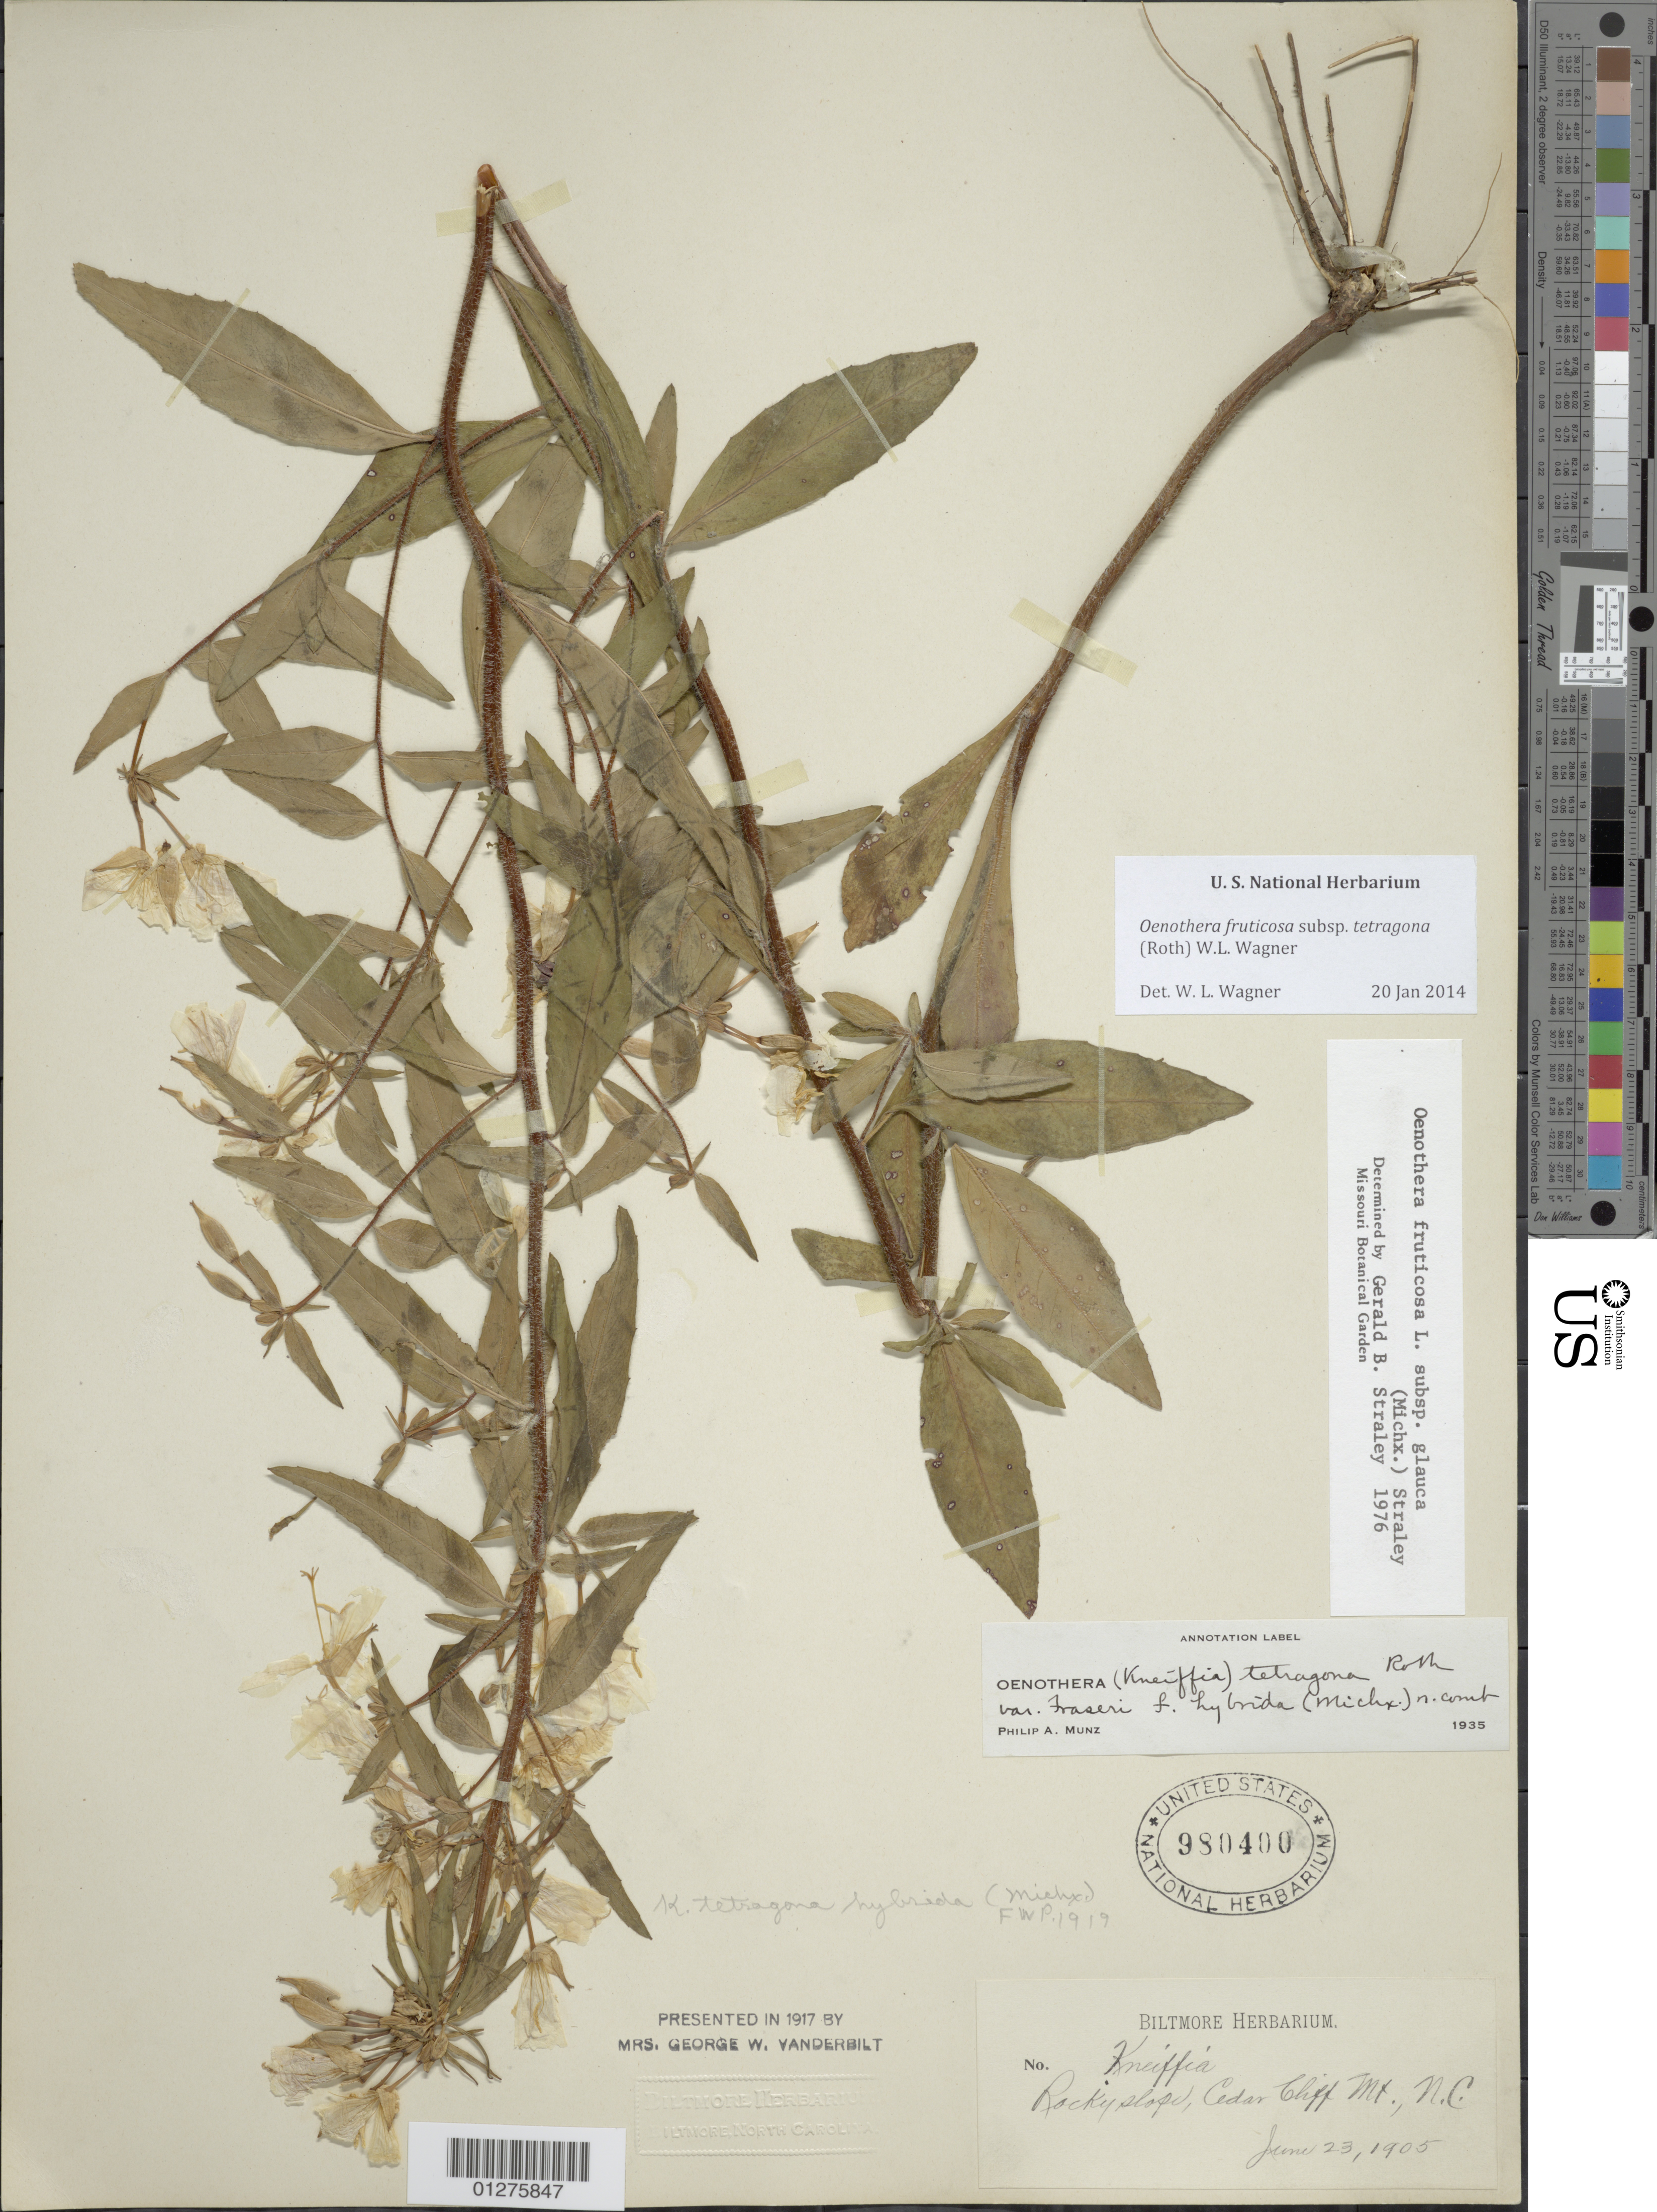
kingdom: Plantae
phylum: Tracheophyta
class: Magnoliopsida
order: Myrtales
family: Onagraceae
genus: Oenothera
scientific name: Oenothera fruticosa subsp. tetragona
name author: (Roth) W.L. Wagner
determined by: Wagner, W. L., (BOT), Smithsonian Institution - National Museum of Natural History (UNITED STATES)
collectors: ex herb. Biltmore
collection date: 1905-06-23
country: United States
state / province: North Carolina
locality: Cedar Cliff Mt.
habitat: Rocky slopes.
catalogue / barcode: US 980400